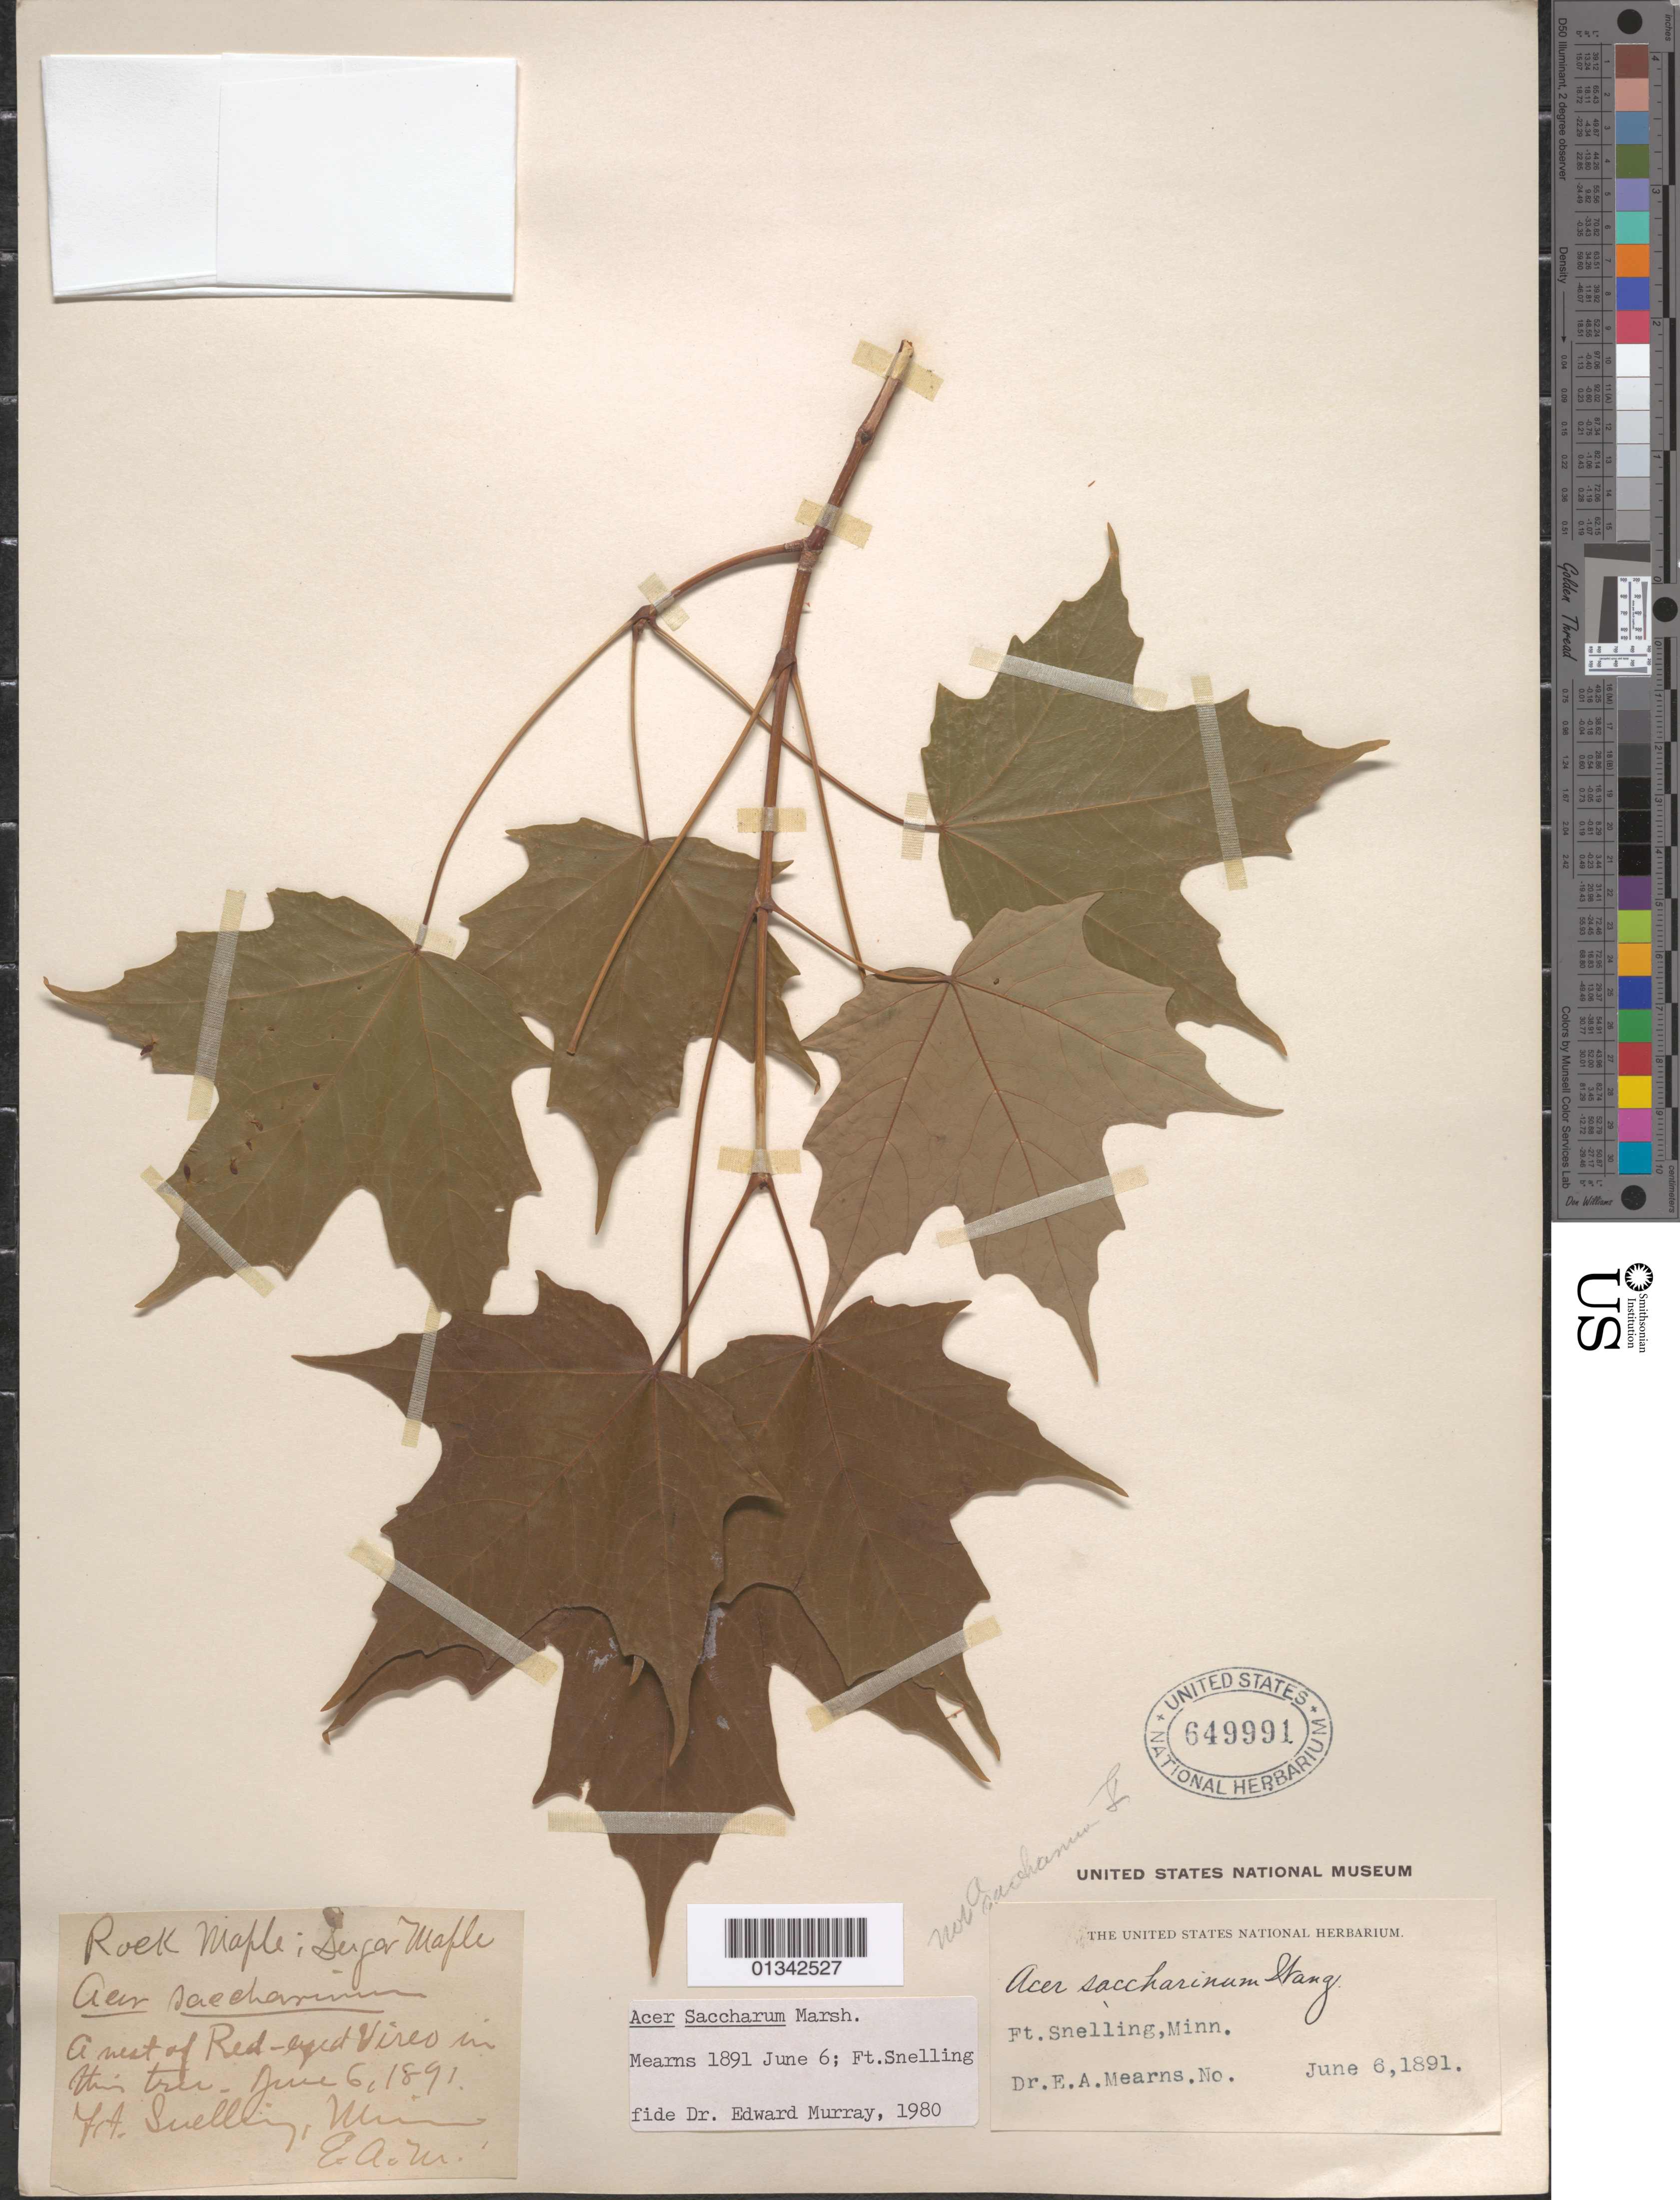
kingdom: Plantae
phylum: Tracheophyta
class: Magnoliopsida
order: Sapindales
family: Sapindaceae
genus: Acer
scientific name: Acer saccharum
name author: Marshall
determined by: Murray, Edward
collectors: E. A. Mearns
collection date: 1891-06-06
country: United States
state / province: Minnesota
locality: Ft. Snelling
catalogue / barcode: US 649991